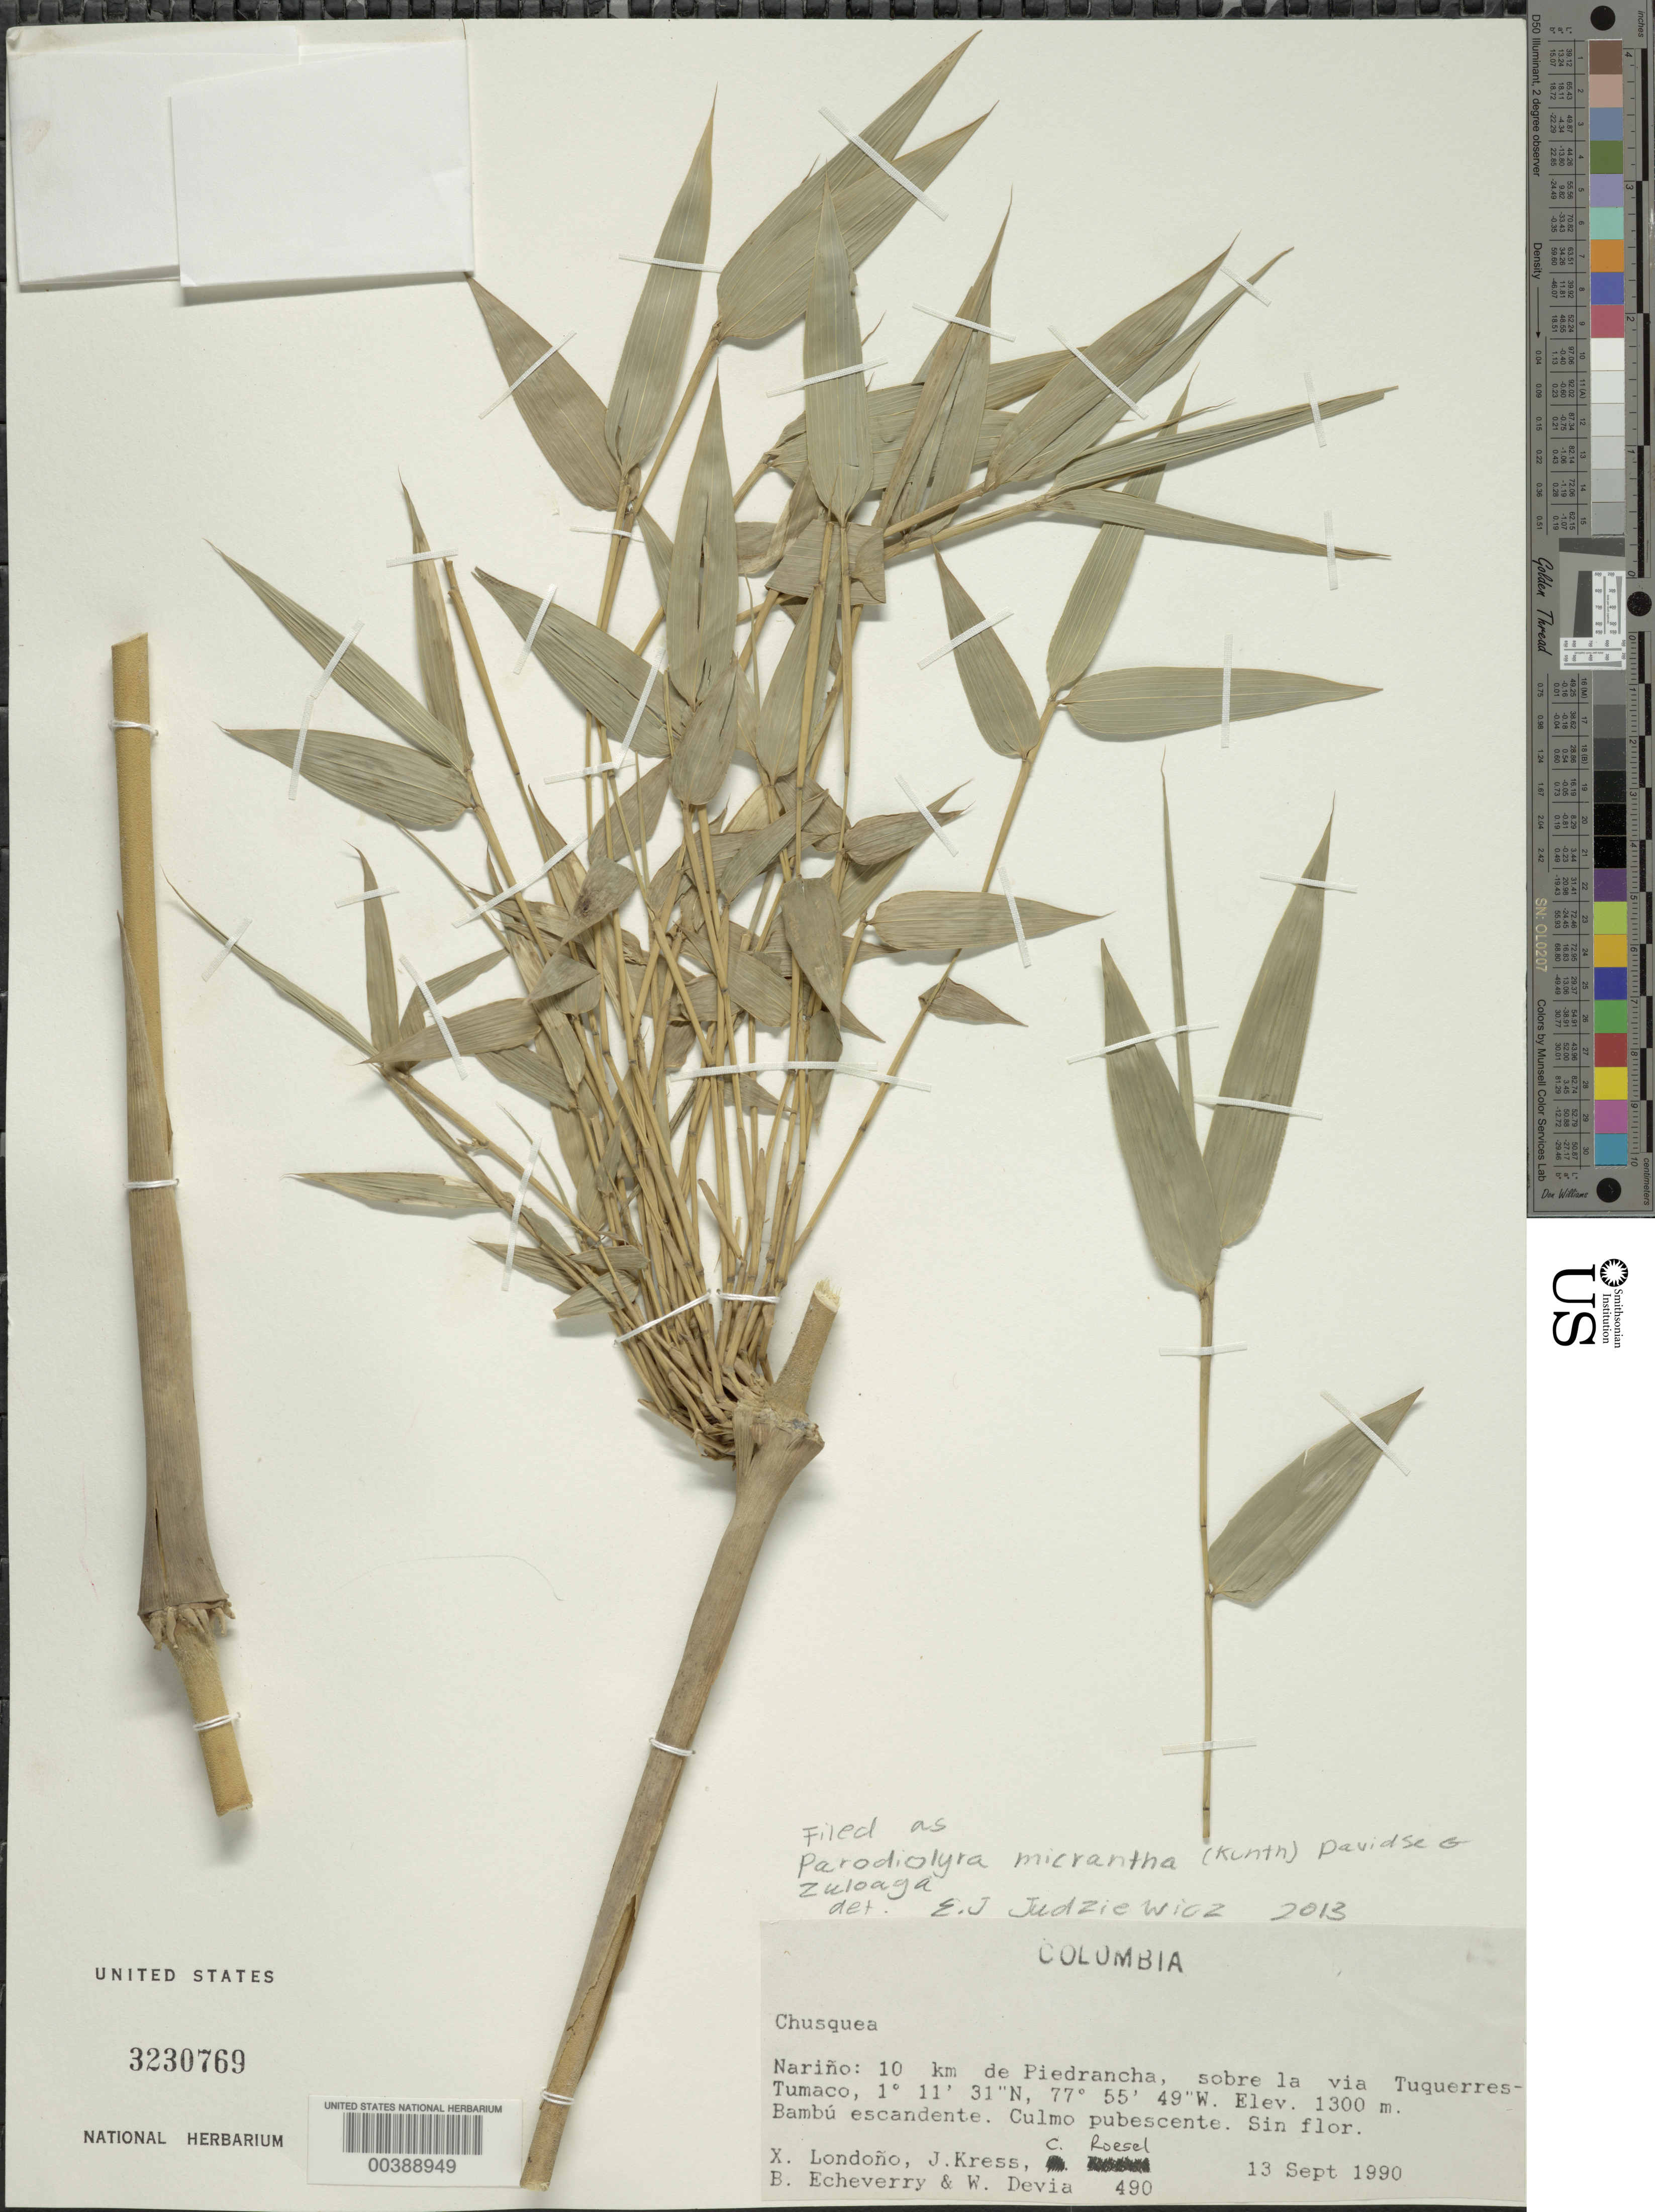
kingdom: Plantae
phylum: Tracheophyta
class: Liliopsida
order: Poales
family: Poaceae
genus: Parodiolyra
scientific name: Parodiolyra micrantha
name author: (Kunth) Davidse & Zuloaga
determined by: Judziewicz, E. J.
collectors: X. Londoño, W. J. Kress, C. S. Roesel, B. Echeverry & W. Devia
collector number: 490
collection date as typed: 13 Sep 1990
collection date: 1990-09-13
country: Colombia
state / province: Nariño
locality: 10 km de Piedrancha, Sobre la via Tuquerres-Tumaco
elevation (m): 1300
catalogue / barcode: US 3230769